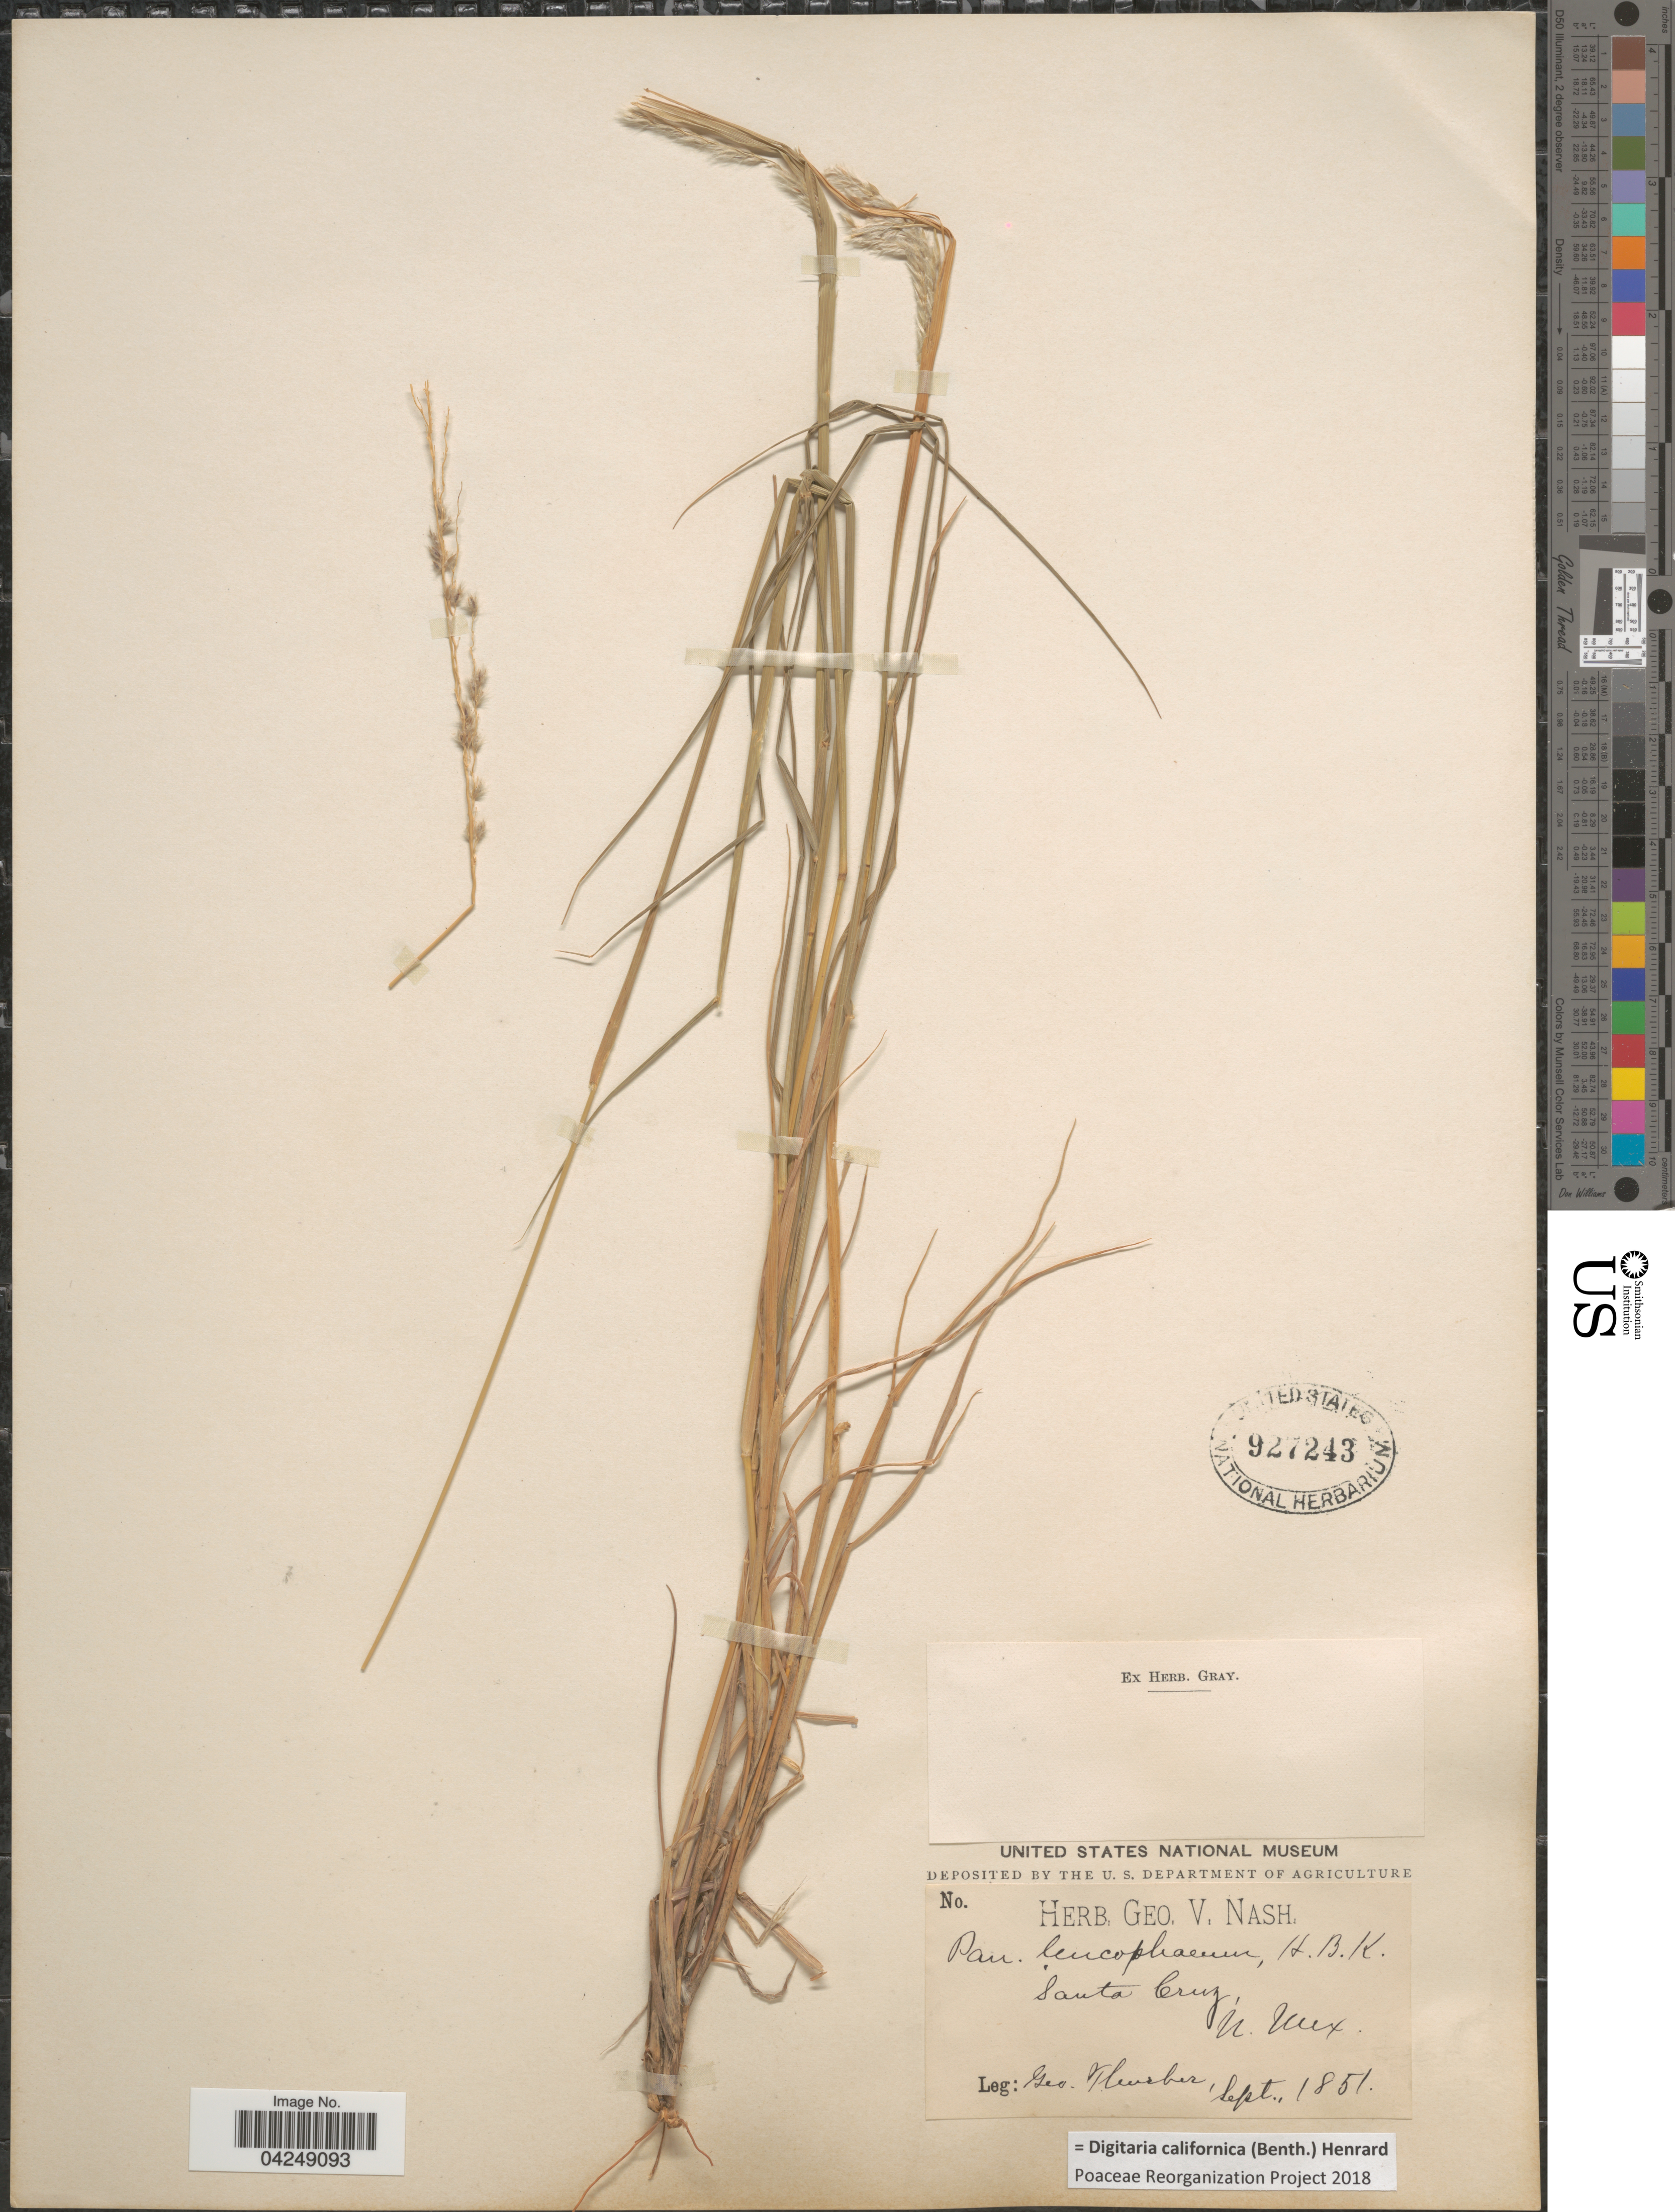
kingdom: Plantae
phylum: Tracheophyta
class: Liliopsida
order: Poales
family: Poaceae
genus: Digitaria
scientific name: Digitaria californica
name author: (Benth.) Henr.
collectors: G. Thurber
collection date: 1851-09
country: United States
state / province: New Mexico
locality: Santa Cruz.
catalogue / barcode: US 927243